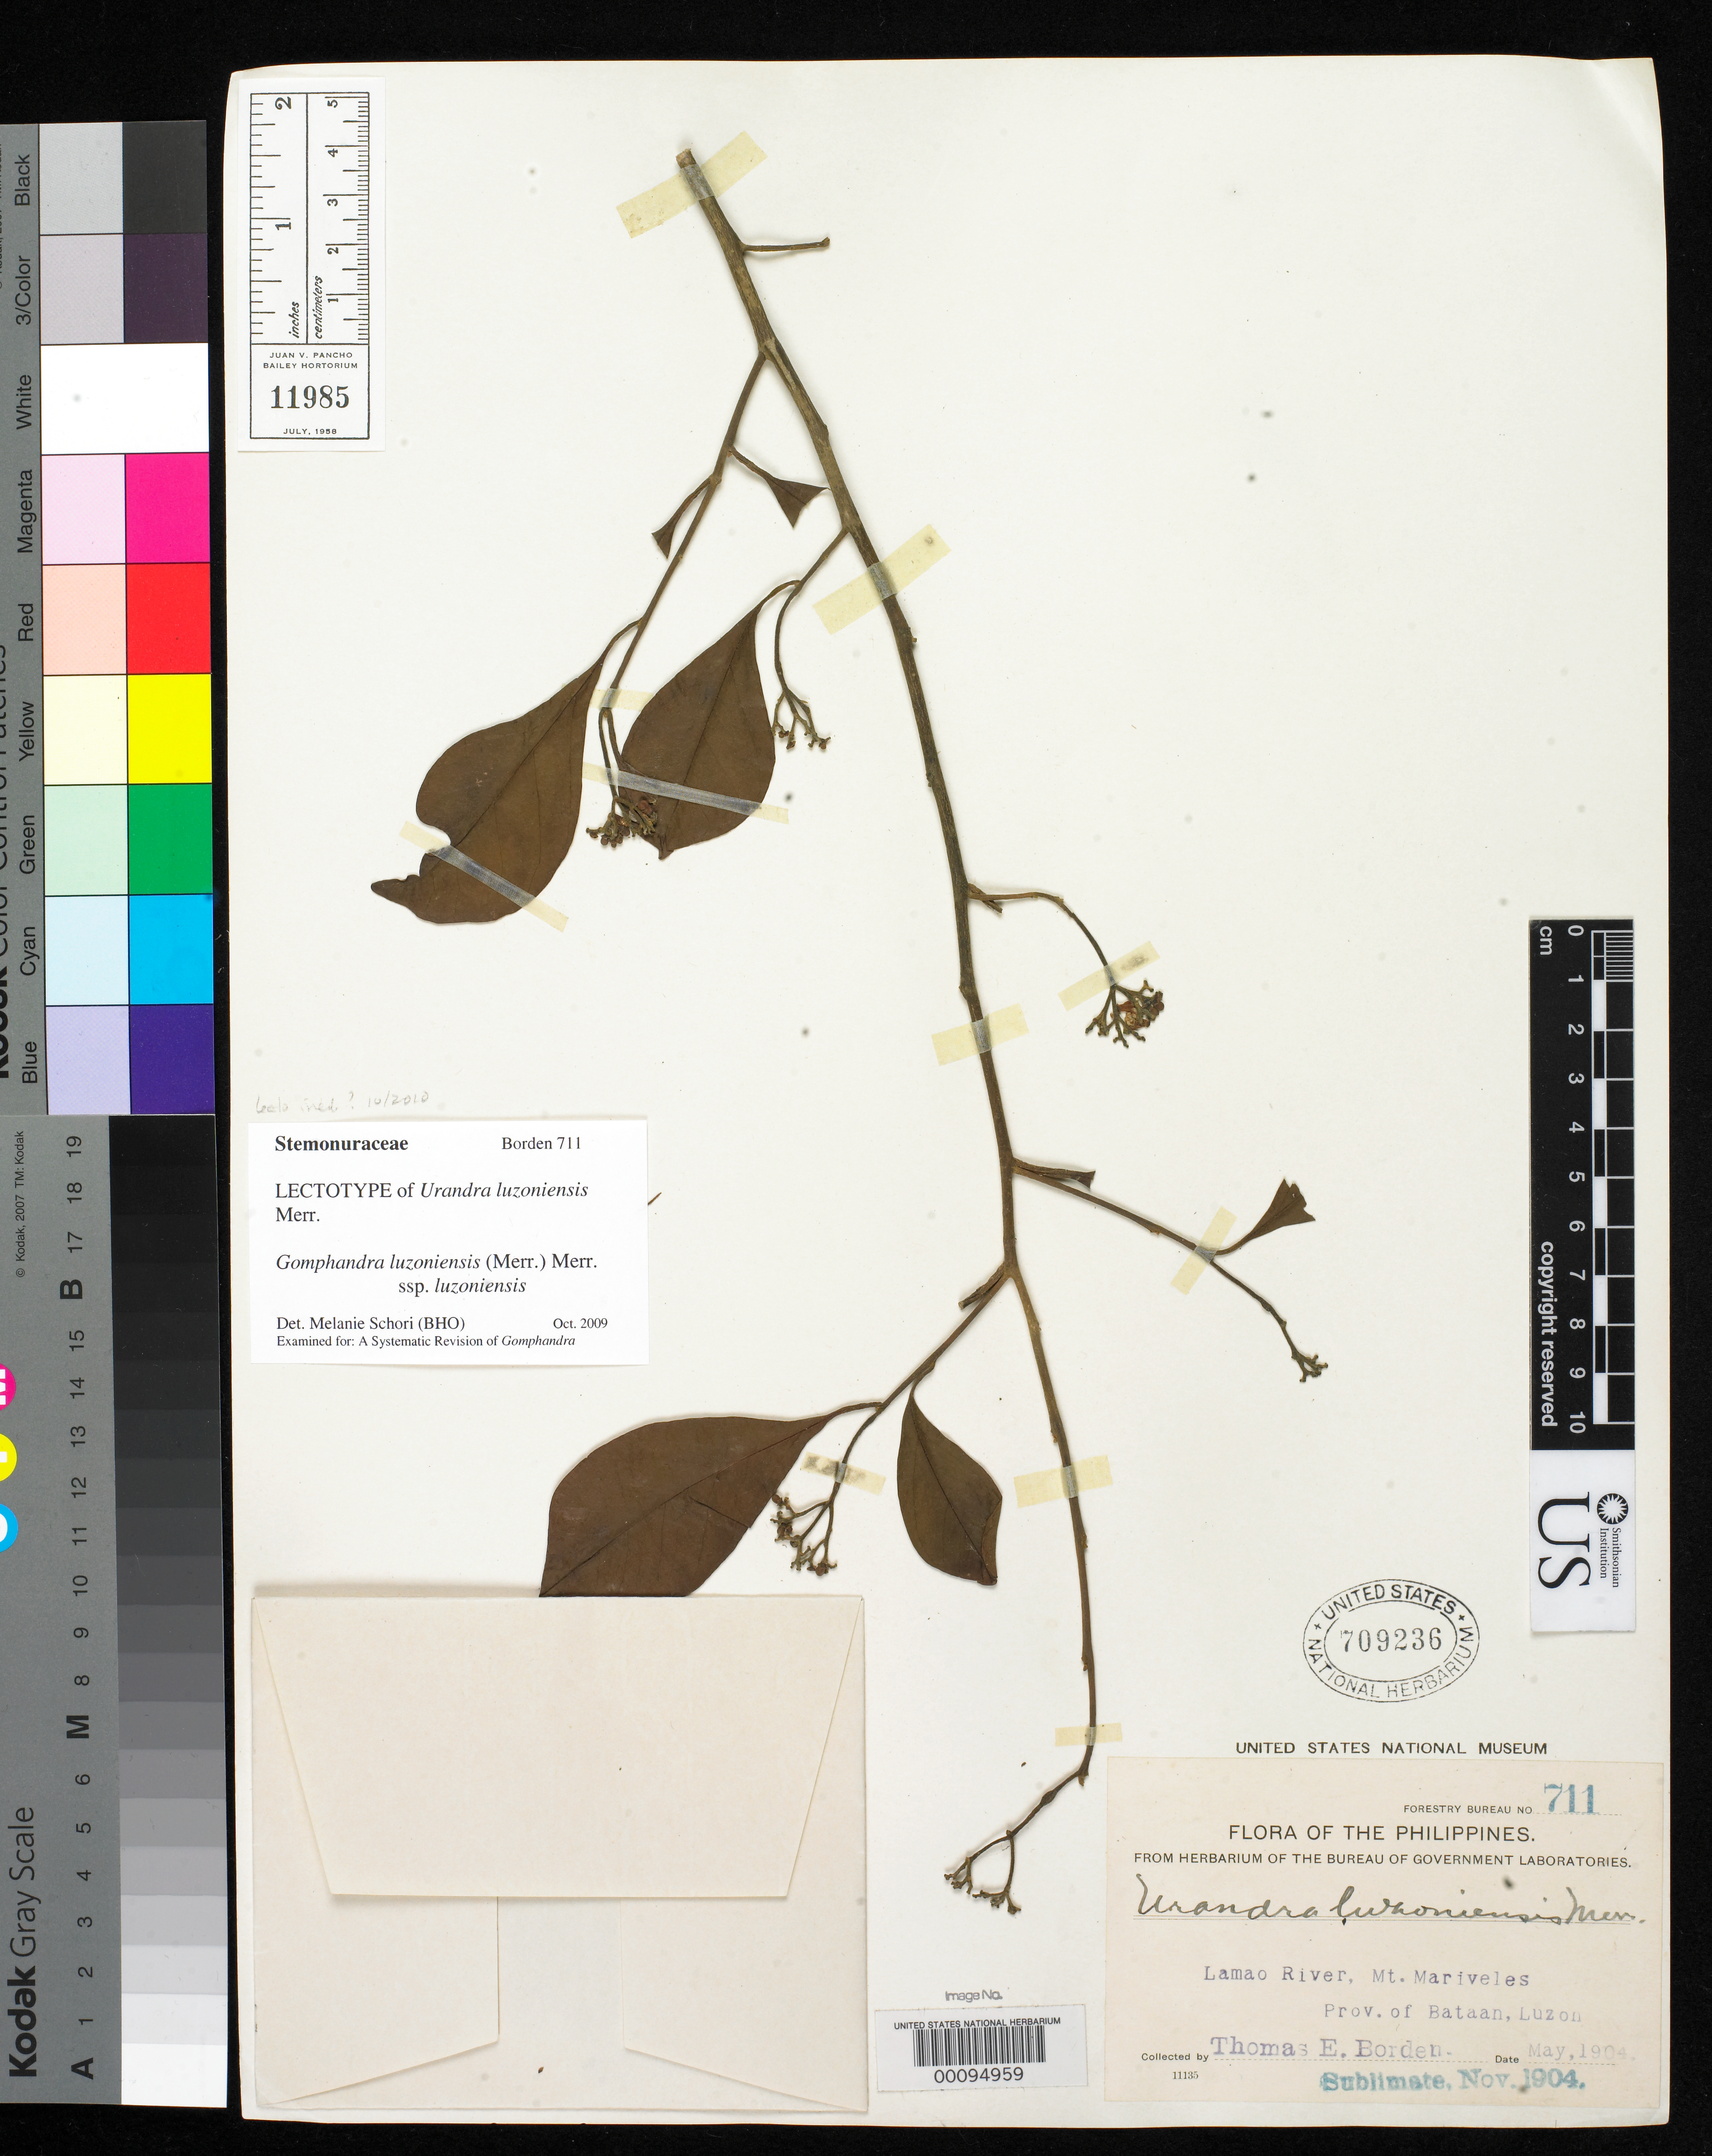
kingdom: Plantae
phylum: Tracheophyta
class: Magnoliopsida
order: Cardiopteridales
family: Stemonuraceae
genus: Urandra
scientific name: Urandra luzoniensis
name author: Merr.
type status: Lectotype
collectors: T. E. Borden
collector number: For. Bur. 711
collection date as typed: May 1904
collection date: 1904-05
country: Philippines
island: Luzon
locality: Lamao River, Mt. Mariveles, Prov. of Bataan, Luzon.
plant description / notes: Sleumer explicitly designated non-extant duplicate at PNH as lectotype. This US specimen (USNH 709236) annotated as "lectotype" by M. Schori (2009), further lectotypification apparently ined. as of Oct. 2010.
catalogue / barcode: US 709236